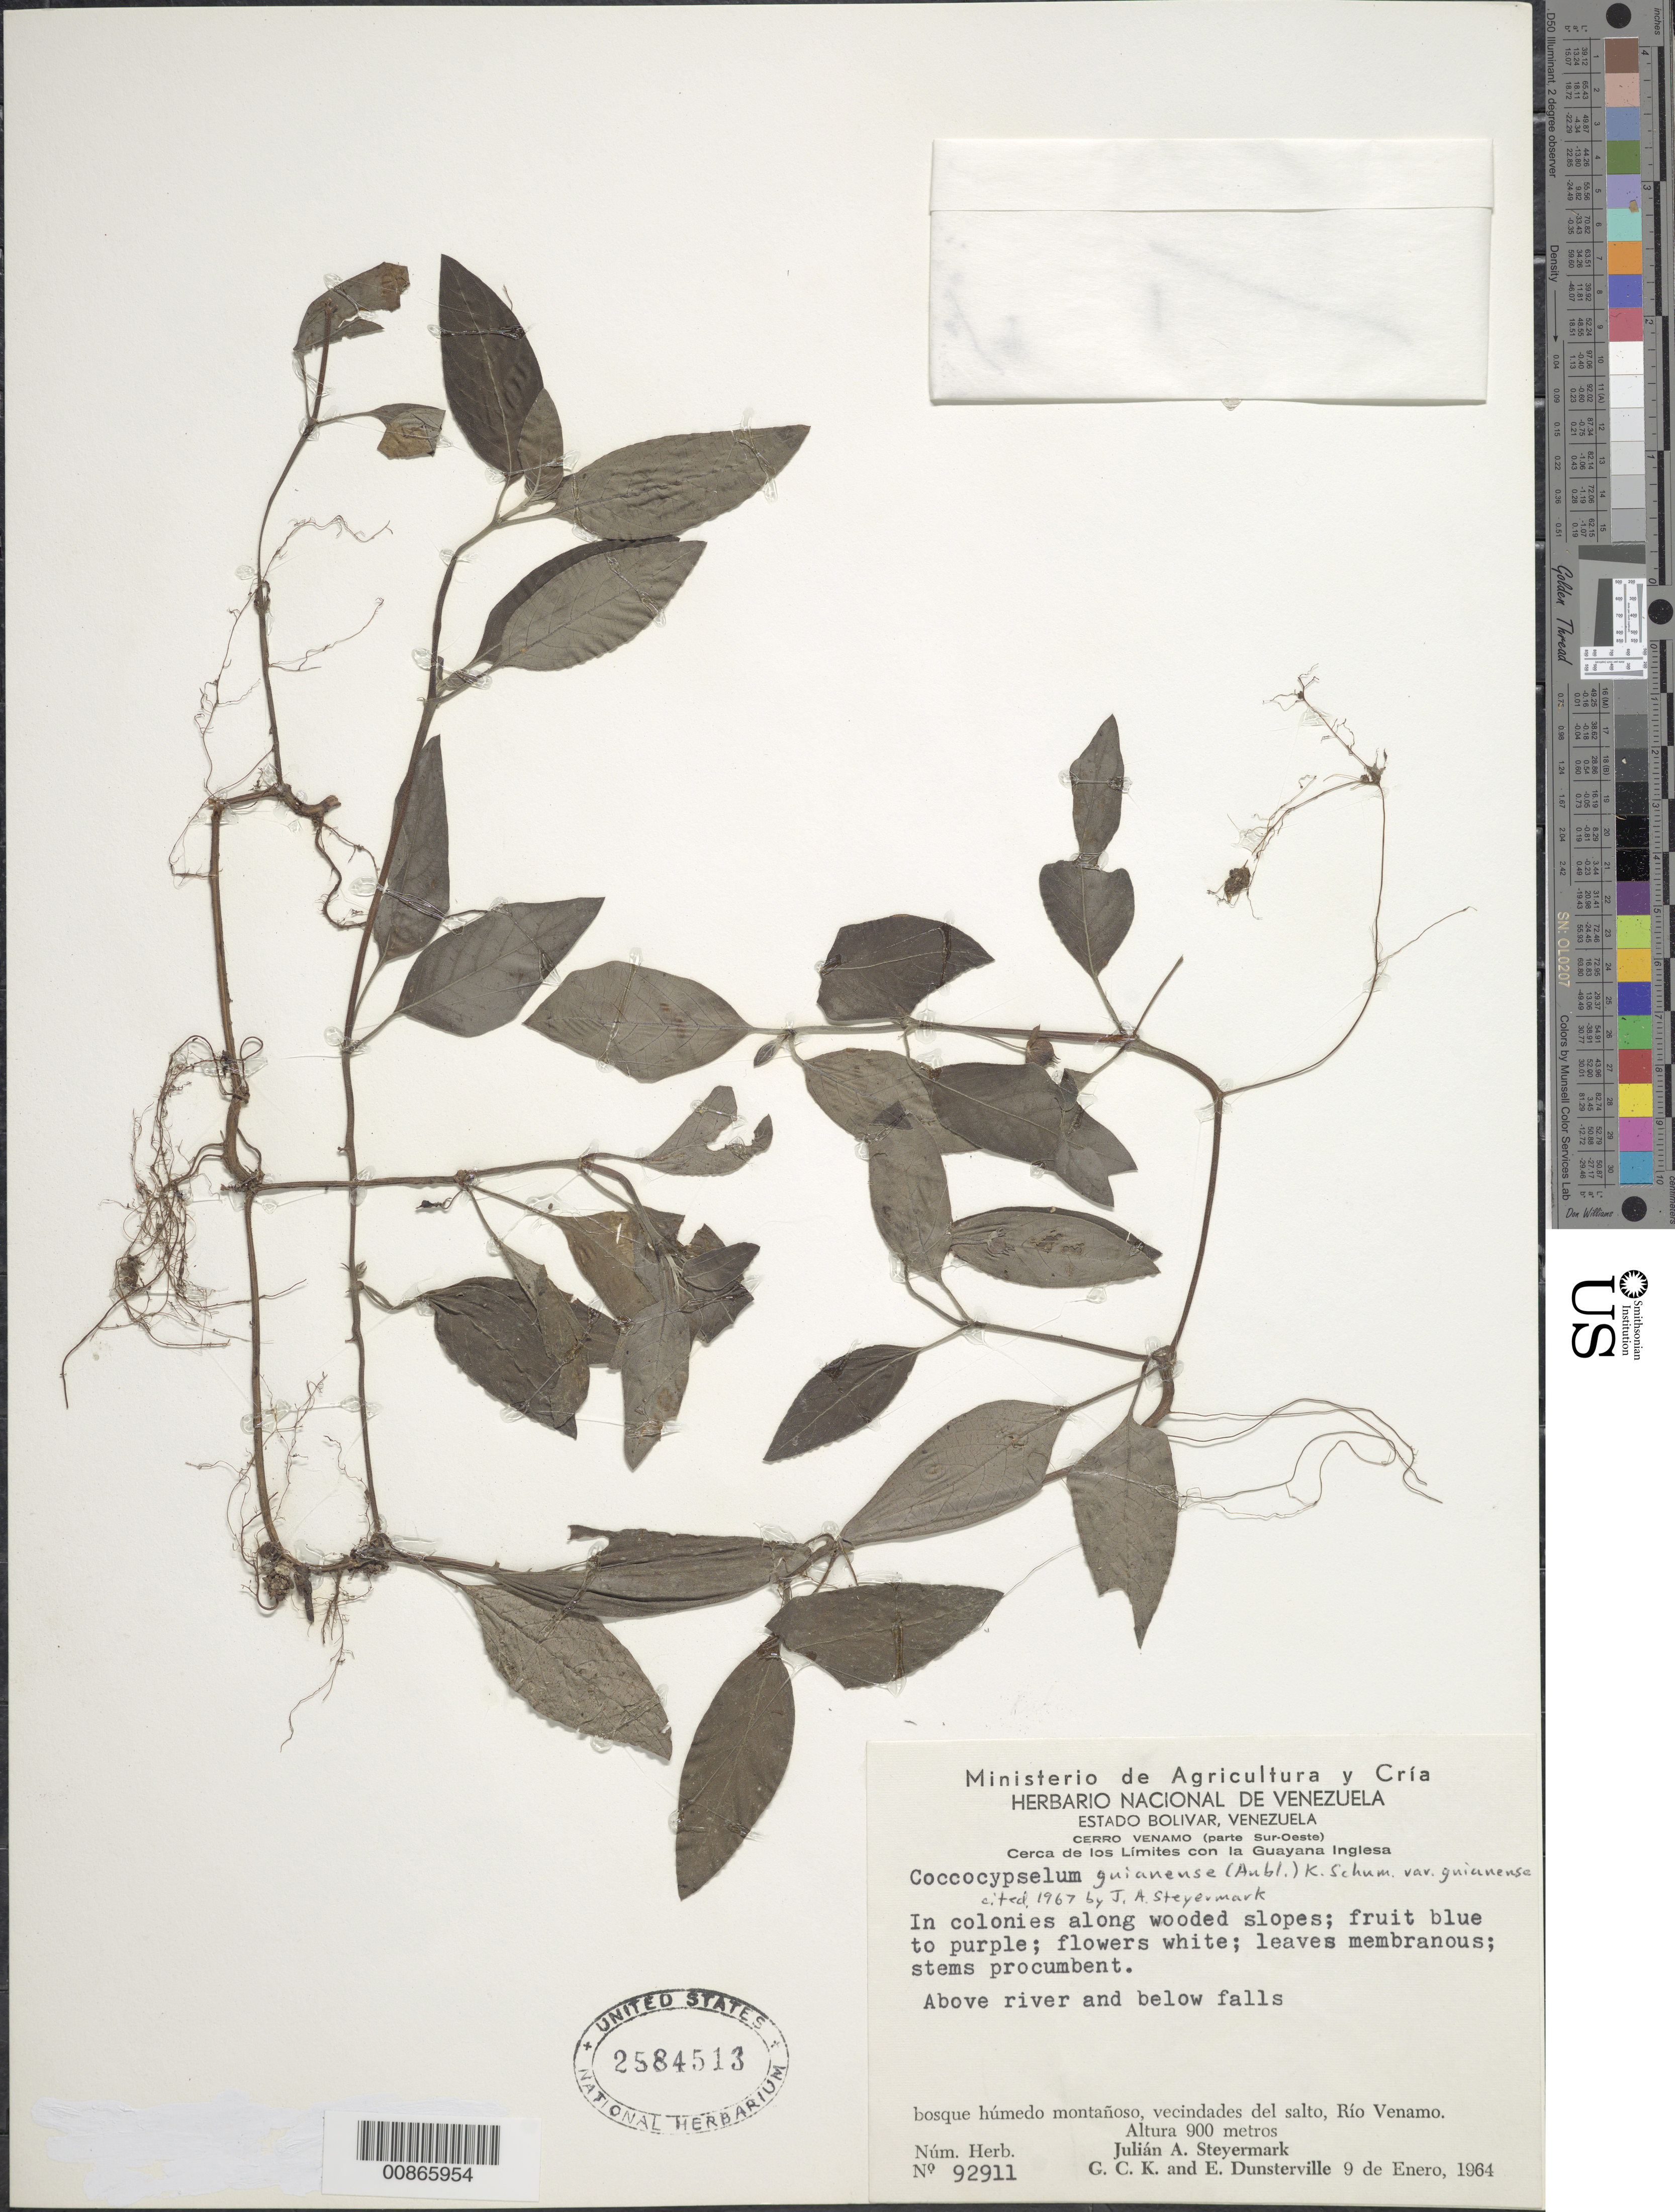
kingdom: Plantae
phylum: Tracheophyta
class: Magnoliopsida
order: Gentianales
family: Rubiaceae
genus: Coccocypselum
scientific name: Coccocypselum guianense var. guianense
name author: (Aubl.) K. Schum.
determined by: Steyermark, Julian A., (VEN)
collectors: J. Steyermark, G. C. K. Dunsterville & E. Dunsterville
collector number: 92911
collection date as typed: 9-Jan-64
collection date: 1964-01-09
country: Venezuela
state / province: Bolívar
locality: Cerro Venamo (parte Sur-Oeste), Río Venamo, vecindades del salto, cerca de los límites con la Guayana Inglesa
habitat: Humid mountain forest, above river and below falls, along wooded slopes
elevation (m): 900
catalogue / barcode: US 2584513